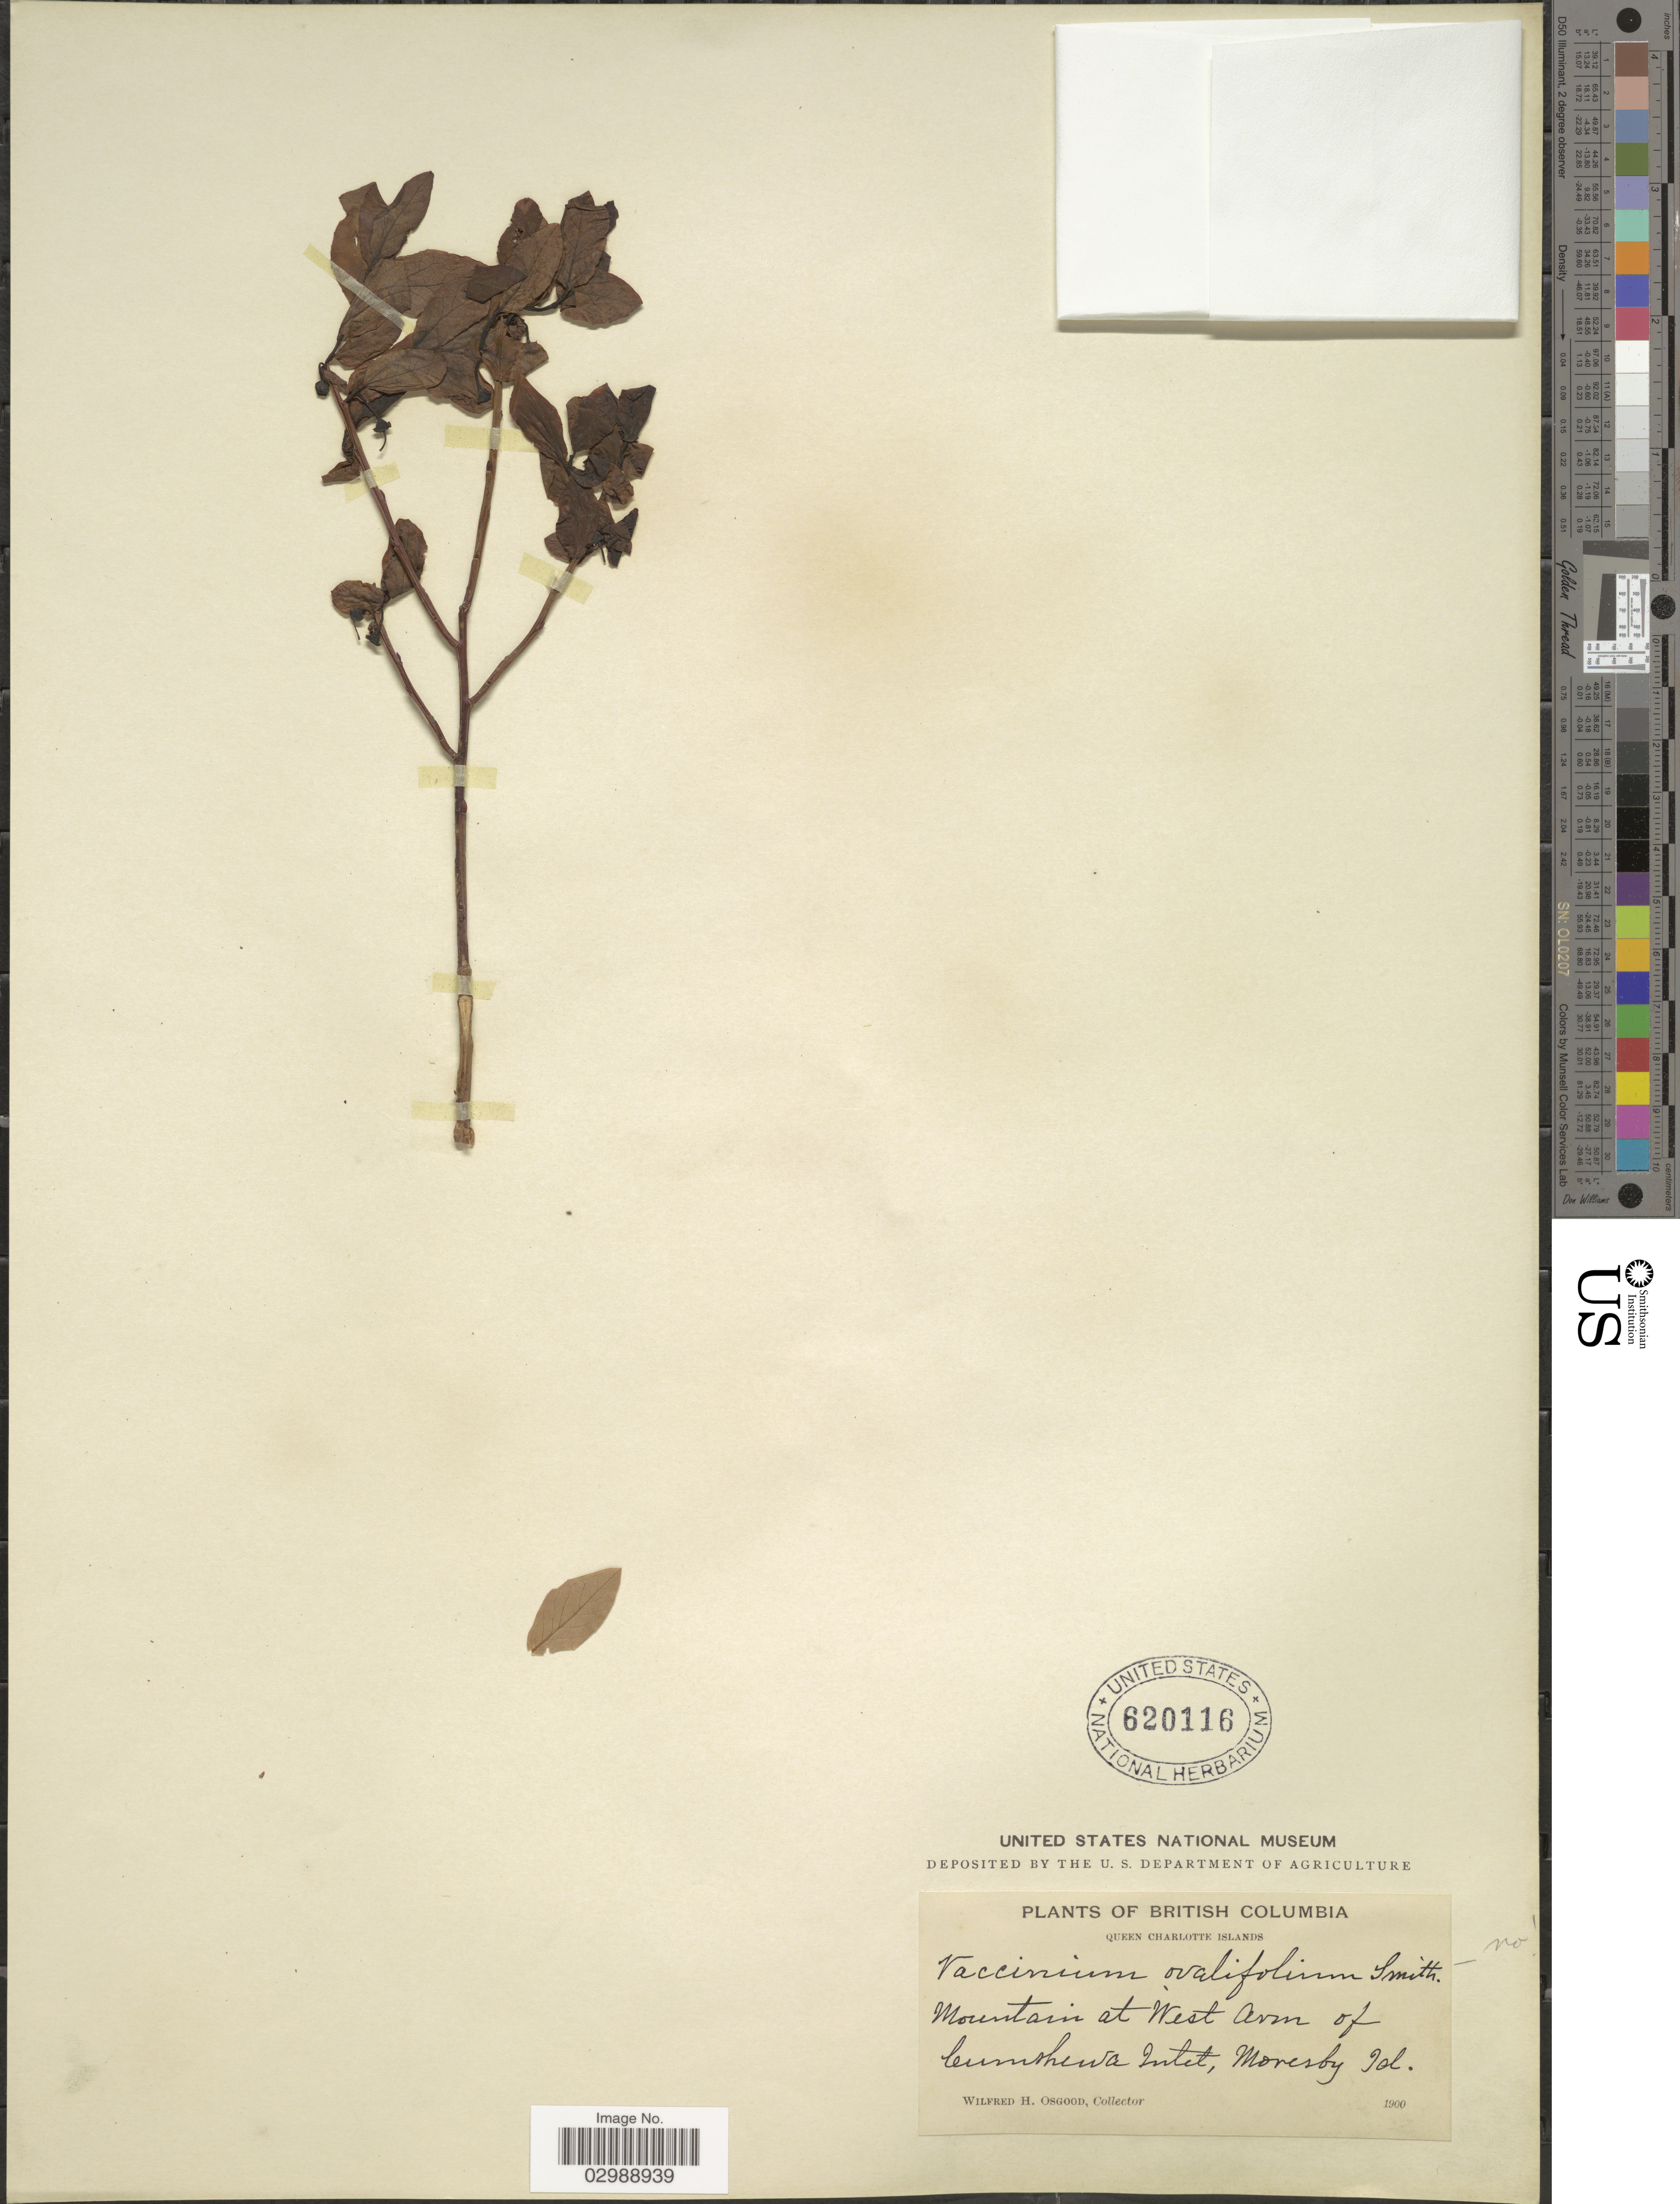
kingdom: Plantae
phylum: Tracheophyta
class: Magnoliopsida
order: Ericales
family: Ericaceae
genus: Vaccinium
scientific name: Vaccinium ovalifolium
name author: Sm.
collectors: W. Osgood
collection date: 1900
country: Canada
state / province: British Columbia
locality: Queen Charlotte Islands. Mountain at West Arm of Cumshewa Inlet, Moresby Id.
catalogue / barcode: US 620116